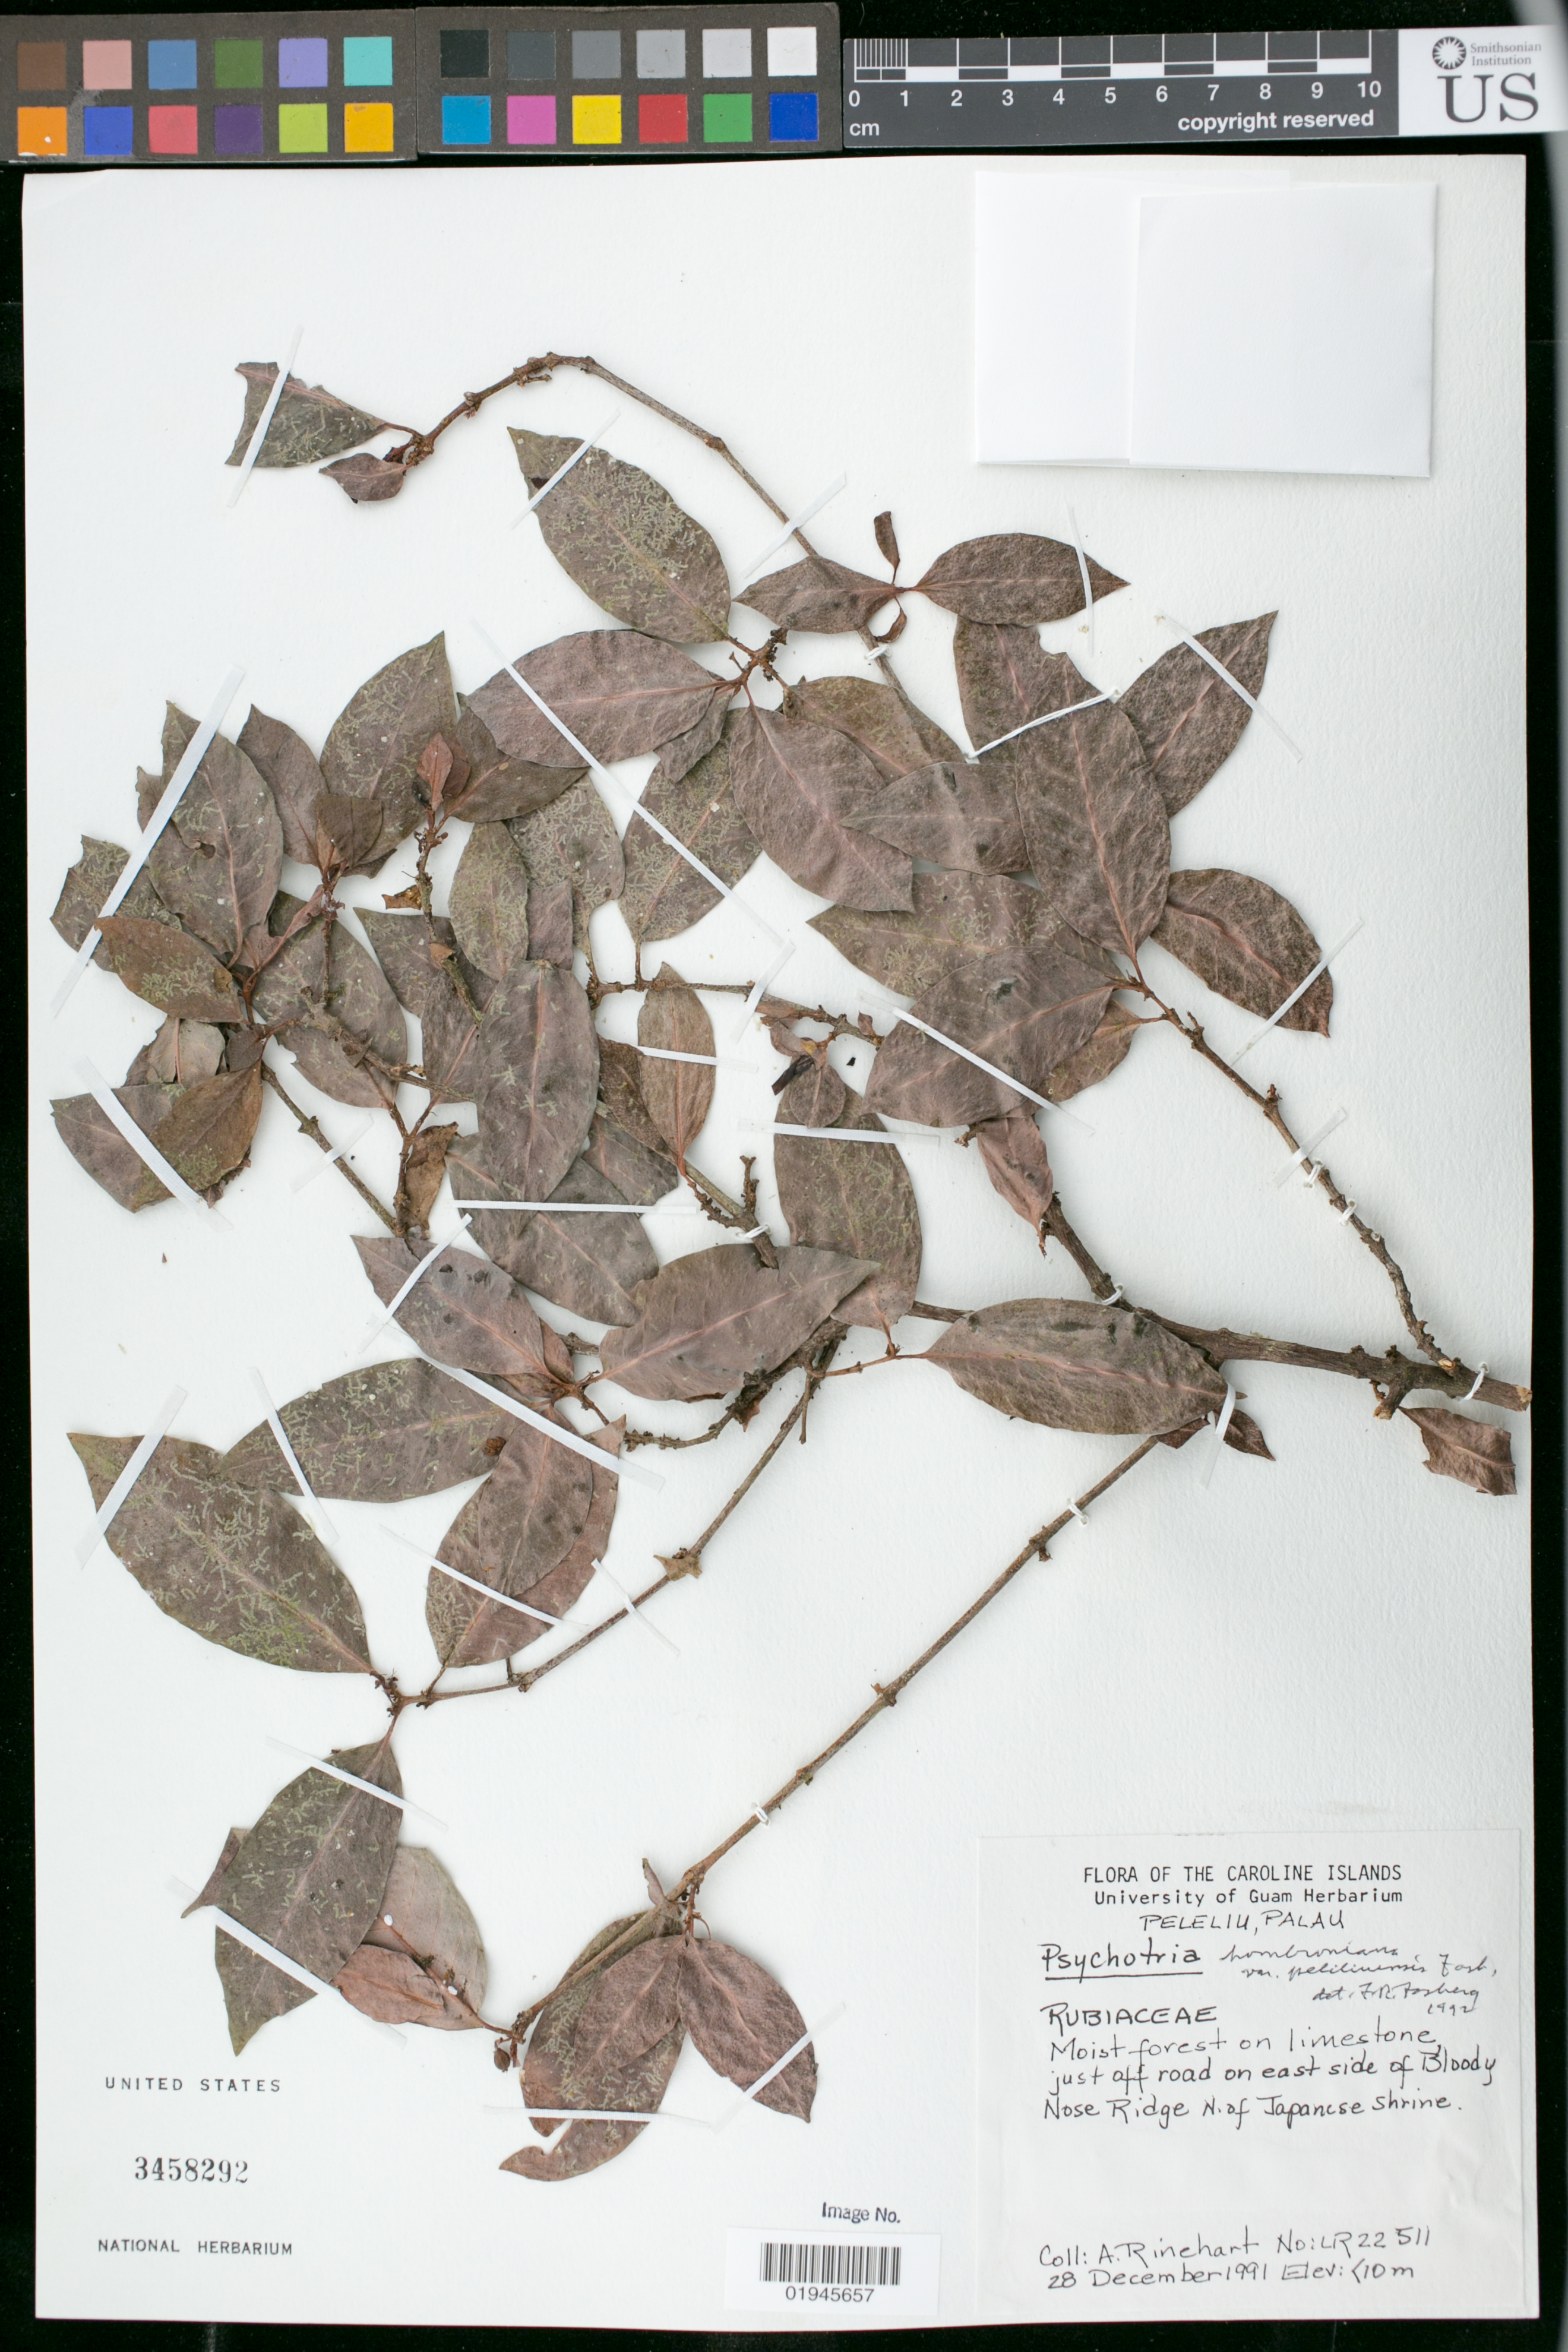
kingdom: Plantae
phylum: Tracheophyta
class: Magnoliopsida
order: Gentianales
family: Rubiaceae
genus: Psychotria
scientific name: Psychotria hombroniana var. peliliuensis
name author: Fosberg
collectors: A. Rinehart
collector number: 22511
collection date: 1991-12-28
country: Palau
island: Beliliou [Peleliu]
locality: Just off road on east side of Bloody Nose Ridge, N of Japanese Shrine, Peleliu.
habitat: Moist forest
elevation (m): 0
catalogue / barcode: US 3458292